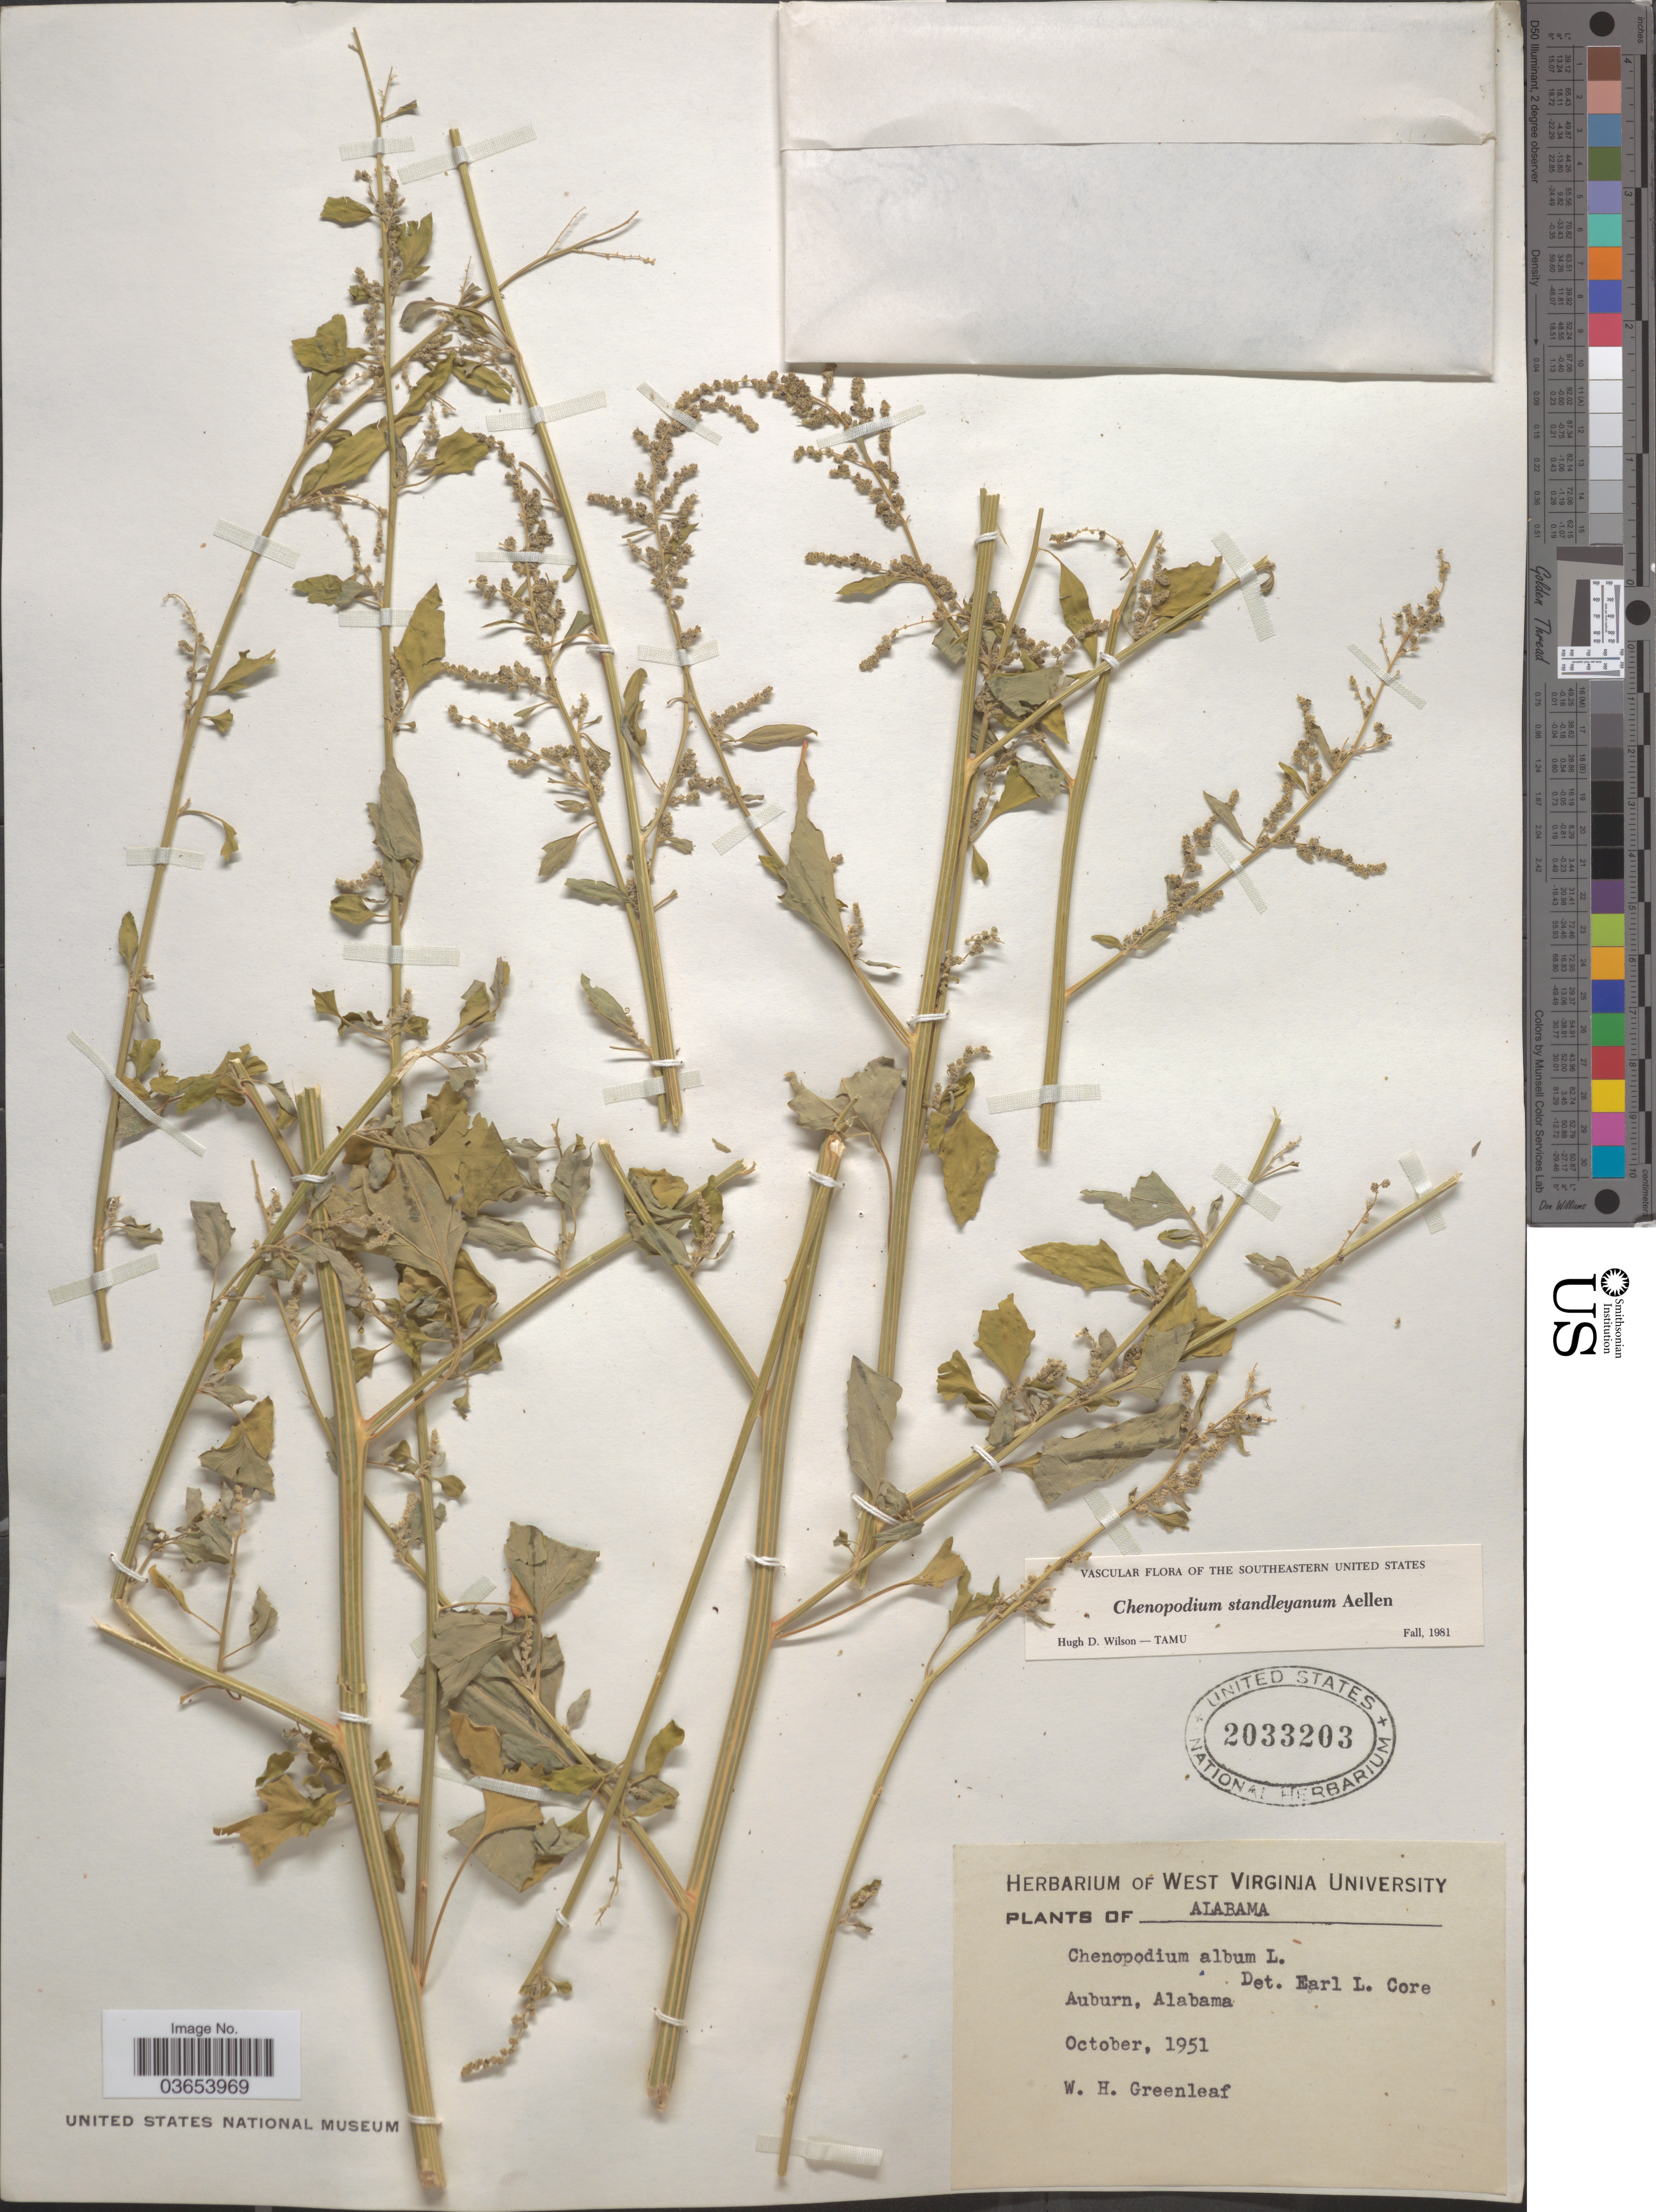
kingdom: Plantae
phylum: Tracheophyta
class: Magnoliopsida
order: Caryophyllales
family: Amaranthaceae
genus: Chenopodium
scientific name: Chenopodium standleyanum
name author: Aellen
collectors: W. Greenleaf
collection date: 1951-10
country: United States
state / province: Alabama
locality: Auburn.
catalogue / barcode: US 2033203